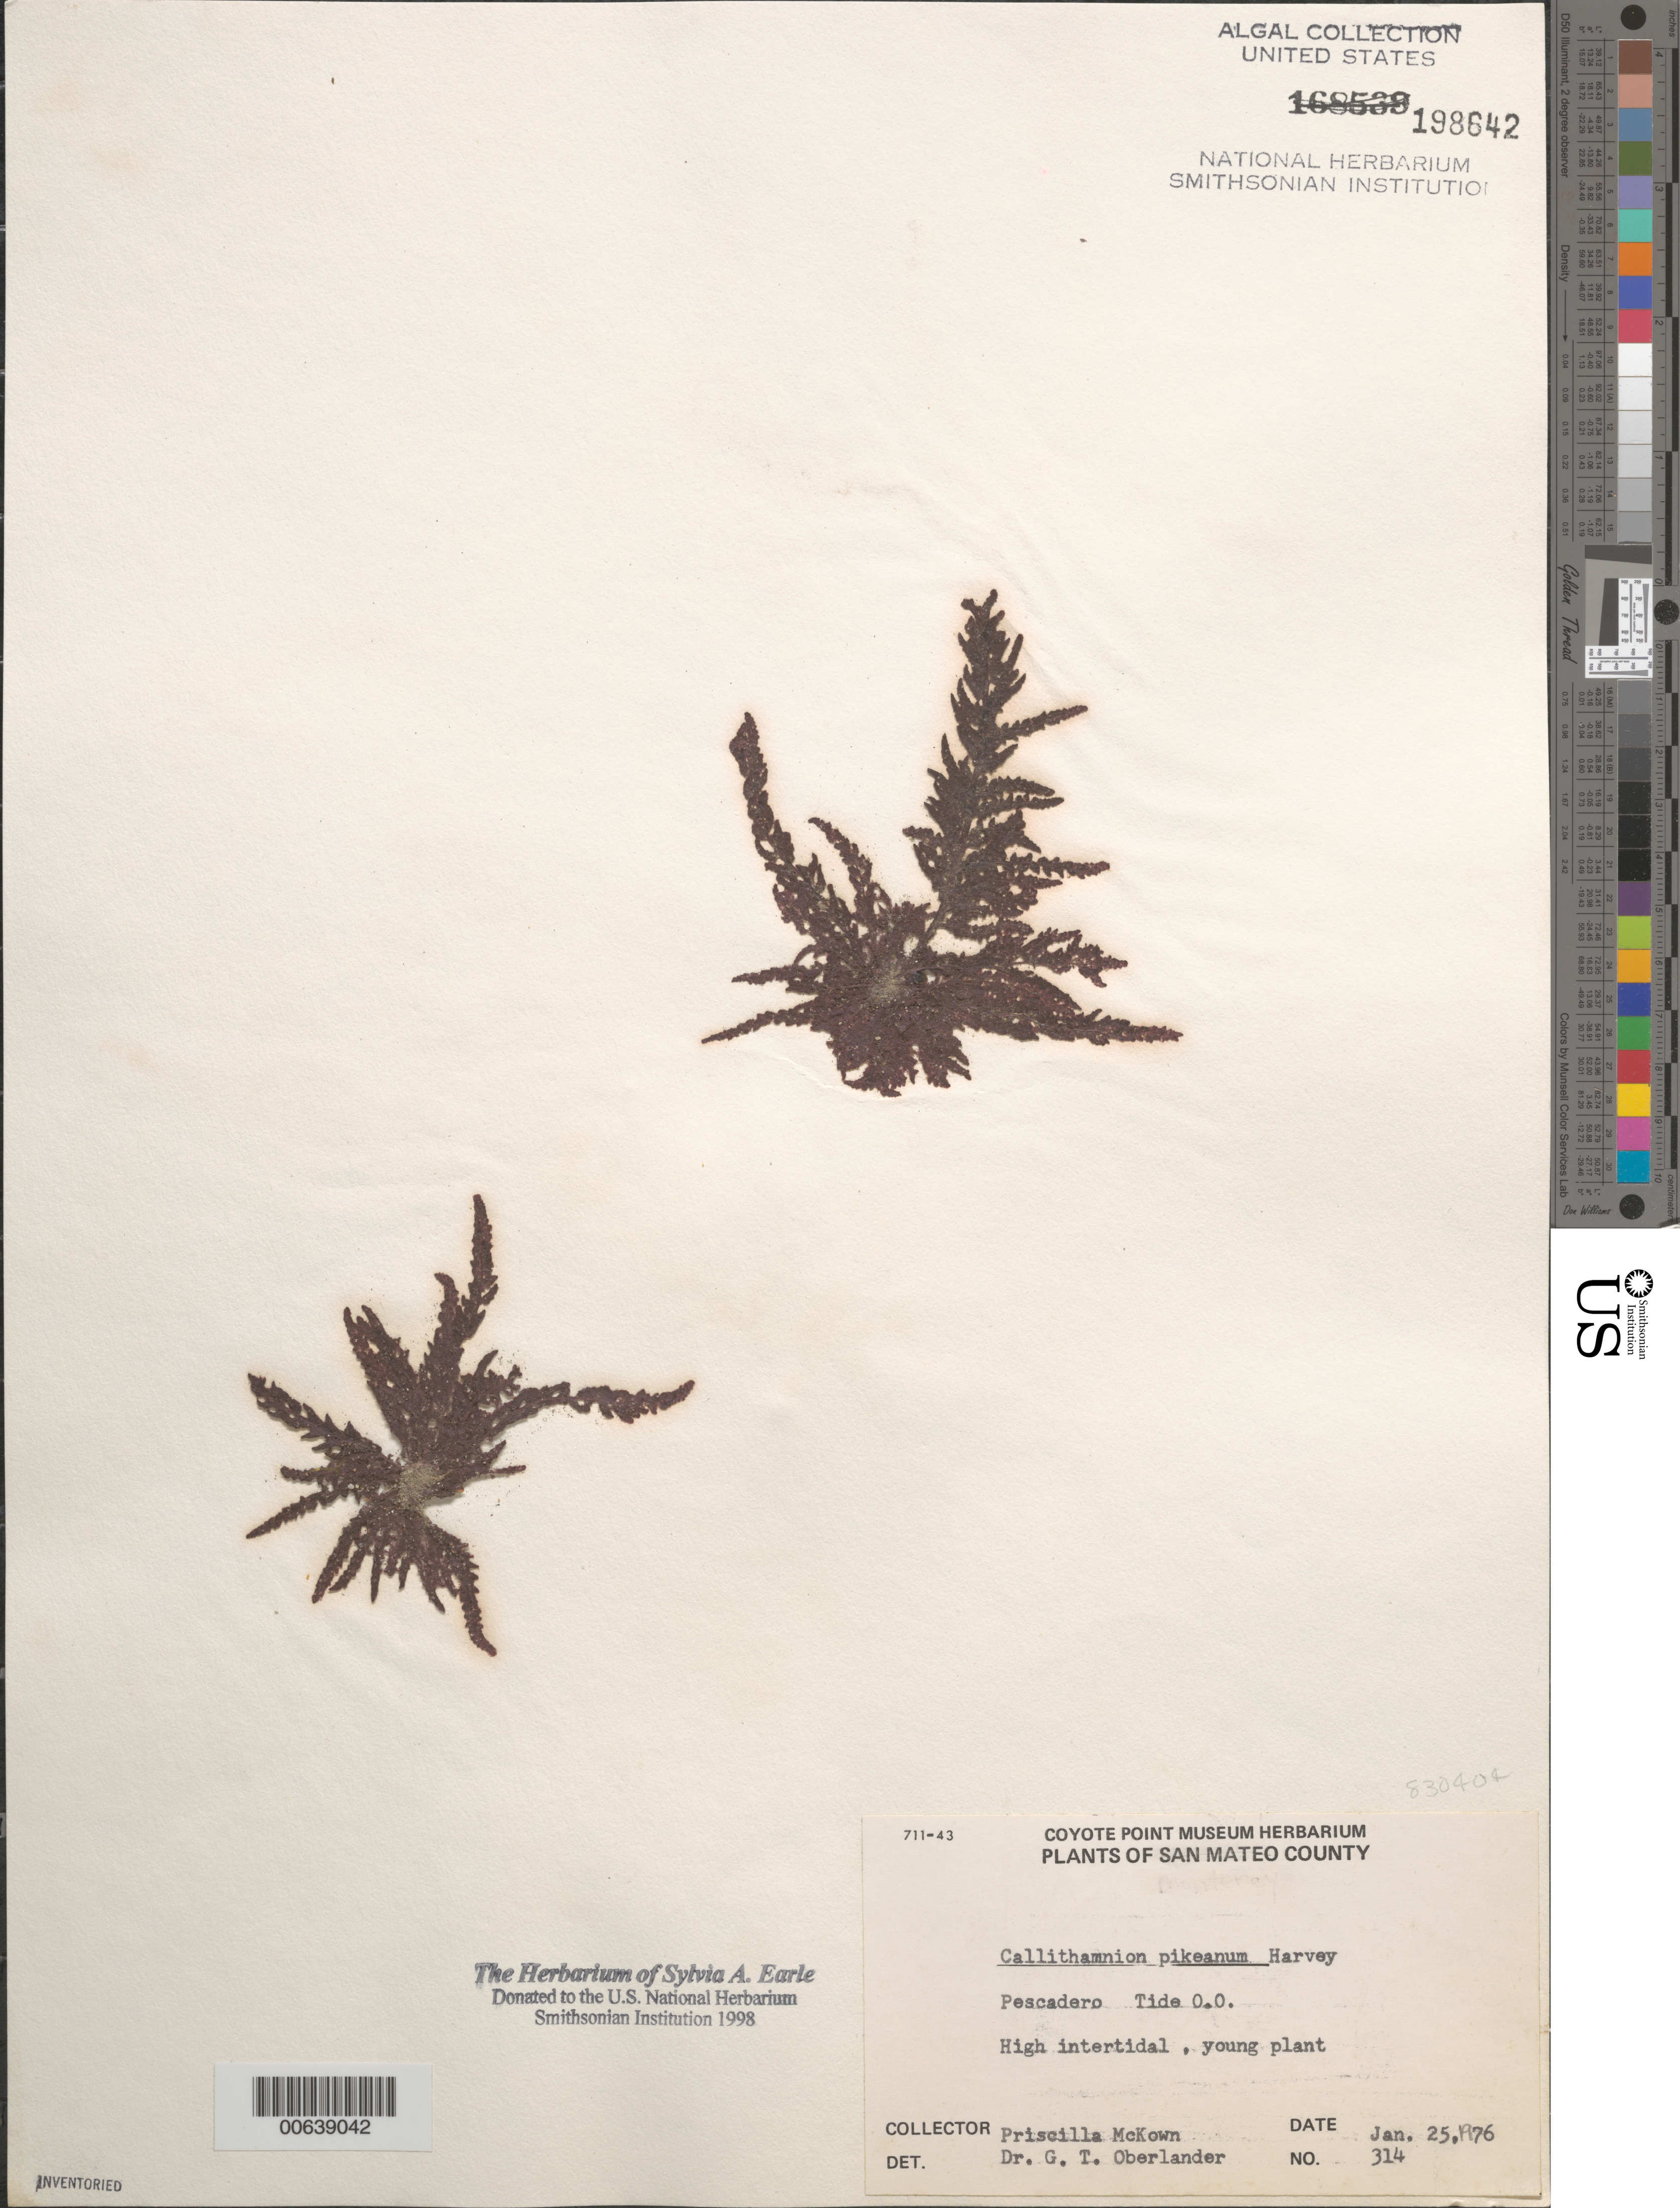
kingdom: Plantae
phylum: Rhodophyta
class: Florideophyceae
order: Ceramiales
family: Callithamniaceae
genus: Callithamnion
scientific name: Callithamnion pikeanum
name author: Harv.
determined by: Oberlander, G. T.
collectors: P. McKown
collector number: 314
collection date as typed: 25 Jan 1976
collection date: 1976-01-25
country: United States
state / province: California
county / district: San Mateo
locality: Pescadero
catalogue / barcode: US 198642